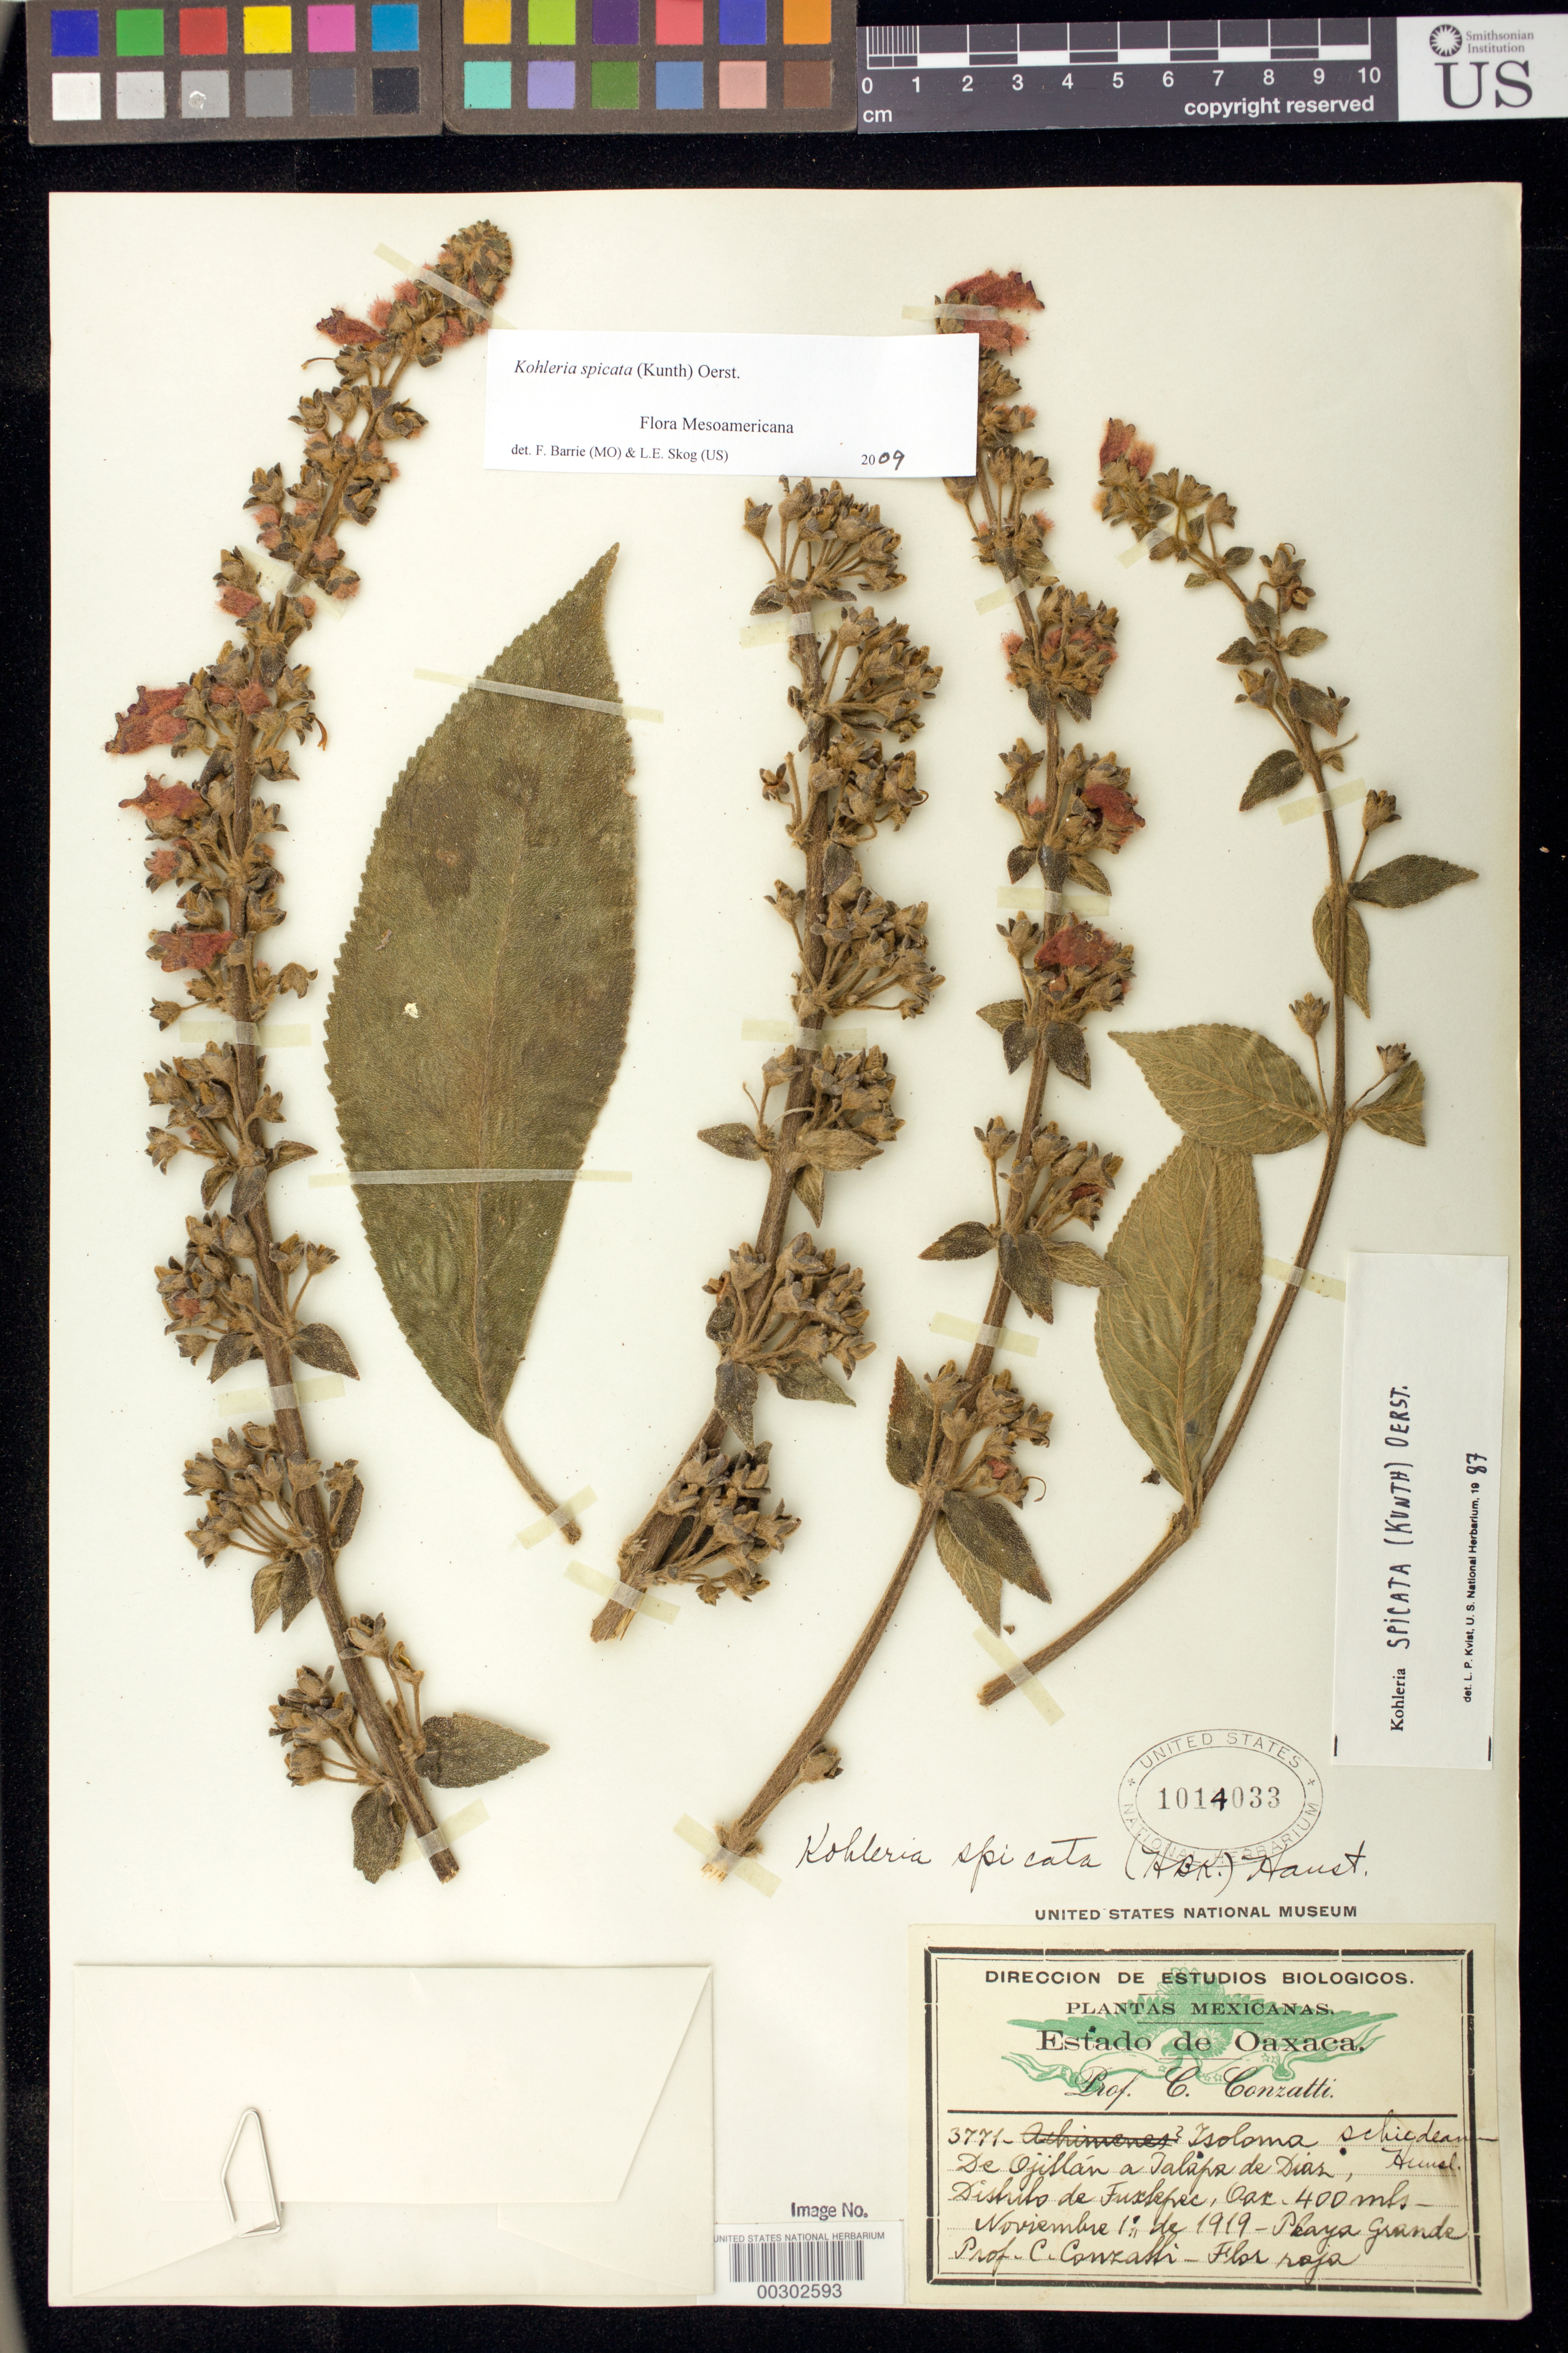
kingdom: Plantae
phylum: Tracheophyta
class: Magnoliopsida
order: Lamiales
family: Gesneriaceae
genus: Kohleria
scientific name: Kohleria spicata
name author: (Kunth) Oerst.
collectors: C. Conzatti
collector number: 3771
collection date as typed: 01 Nov 1919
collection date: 1919-11-01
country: Mexico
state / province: Oaxaca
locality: From Ojitlan to Talapa de Diaz, Dist. of Tuxtepec, Playa Grande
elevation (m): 400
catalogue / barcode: US 1014033